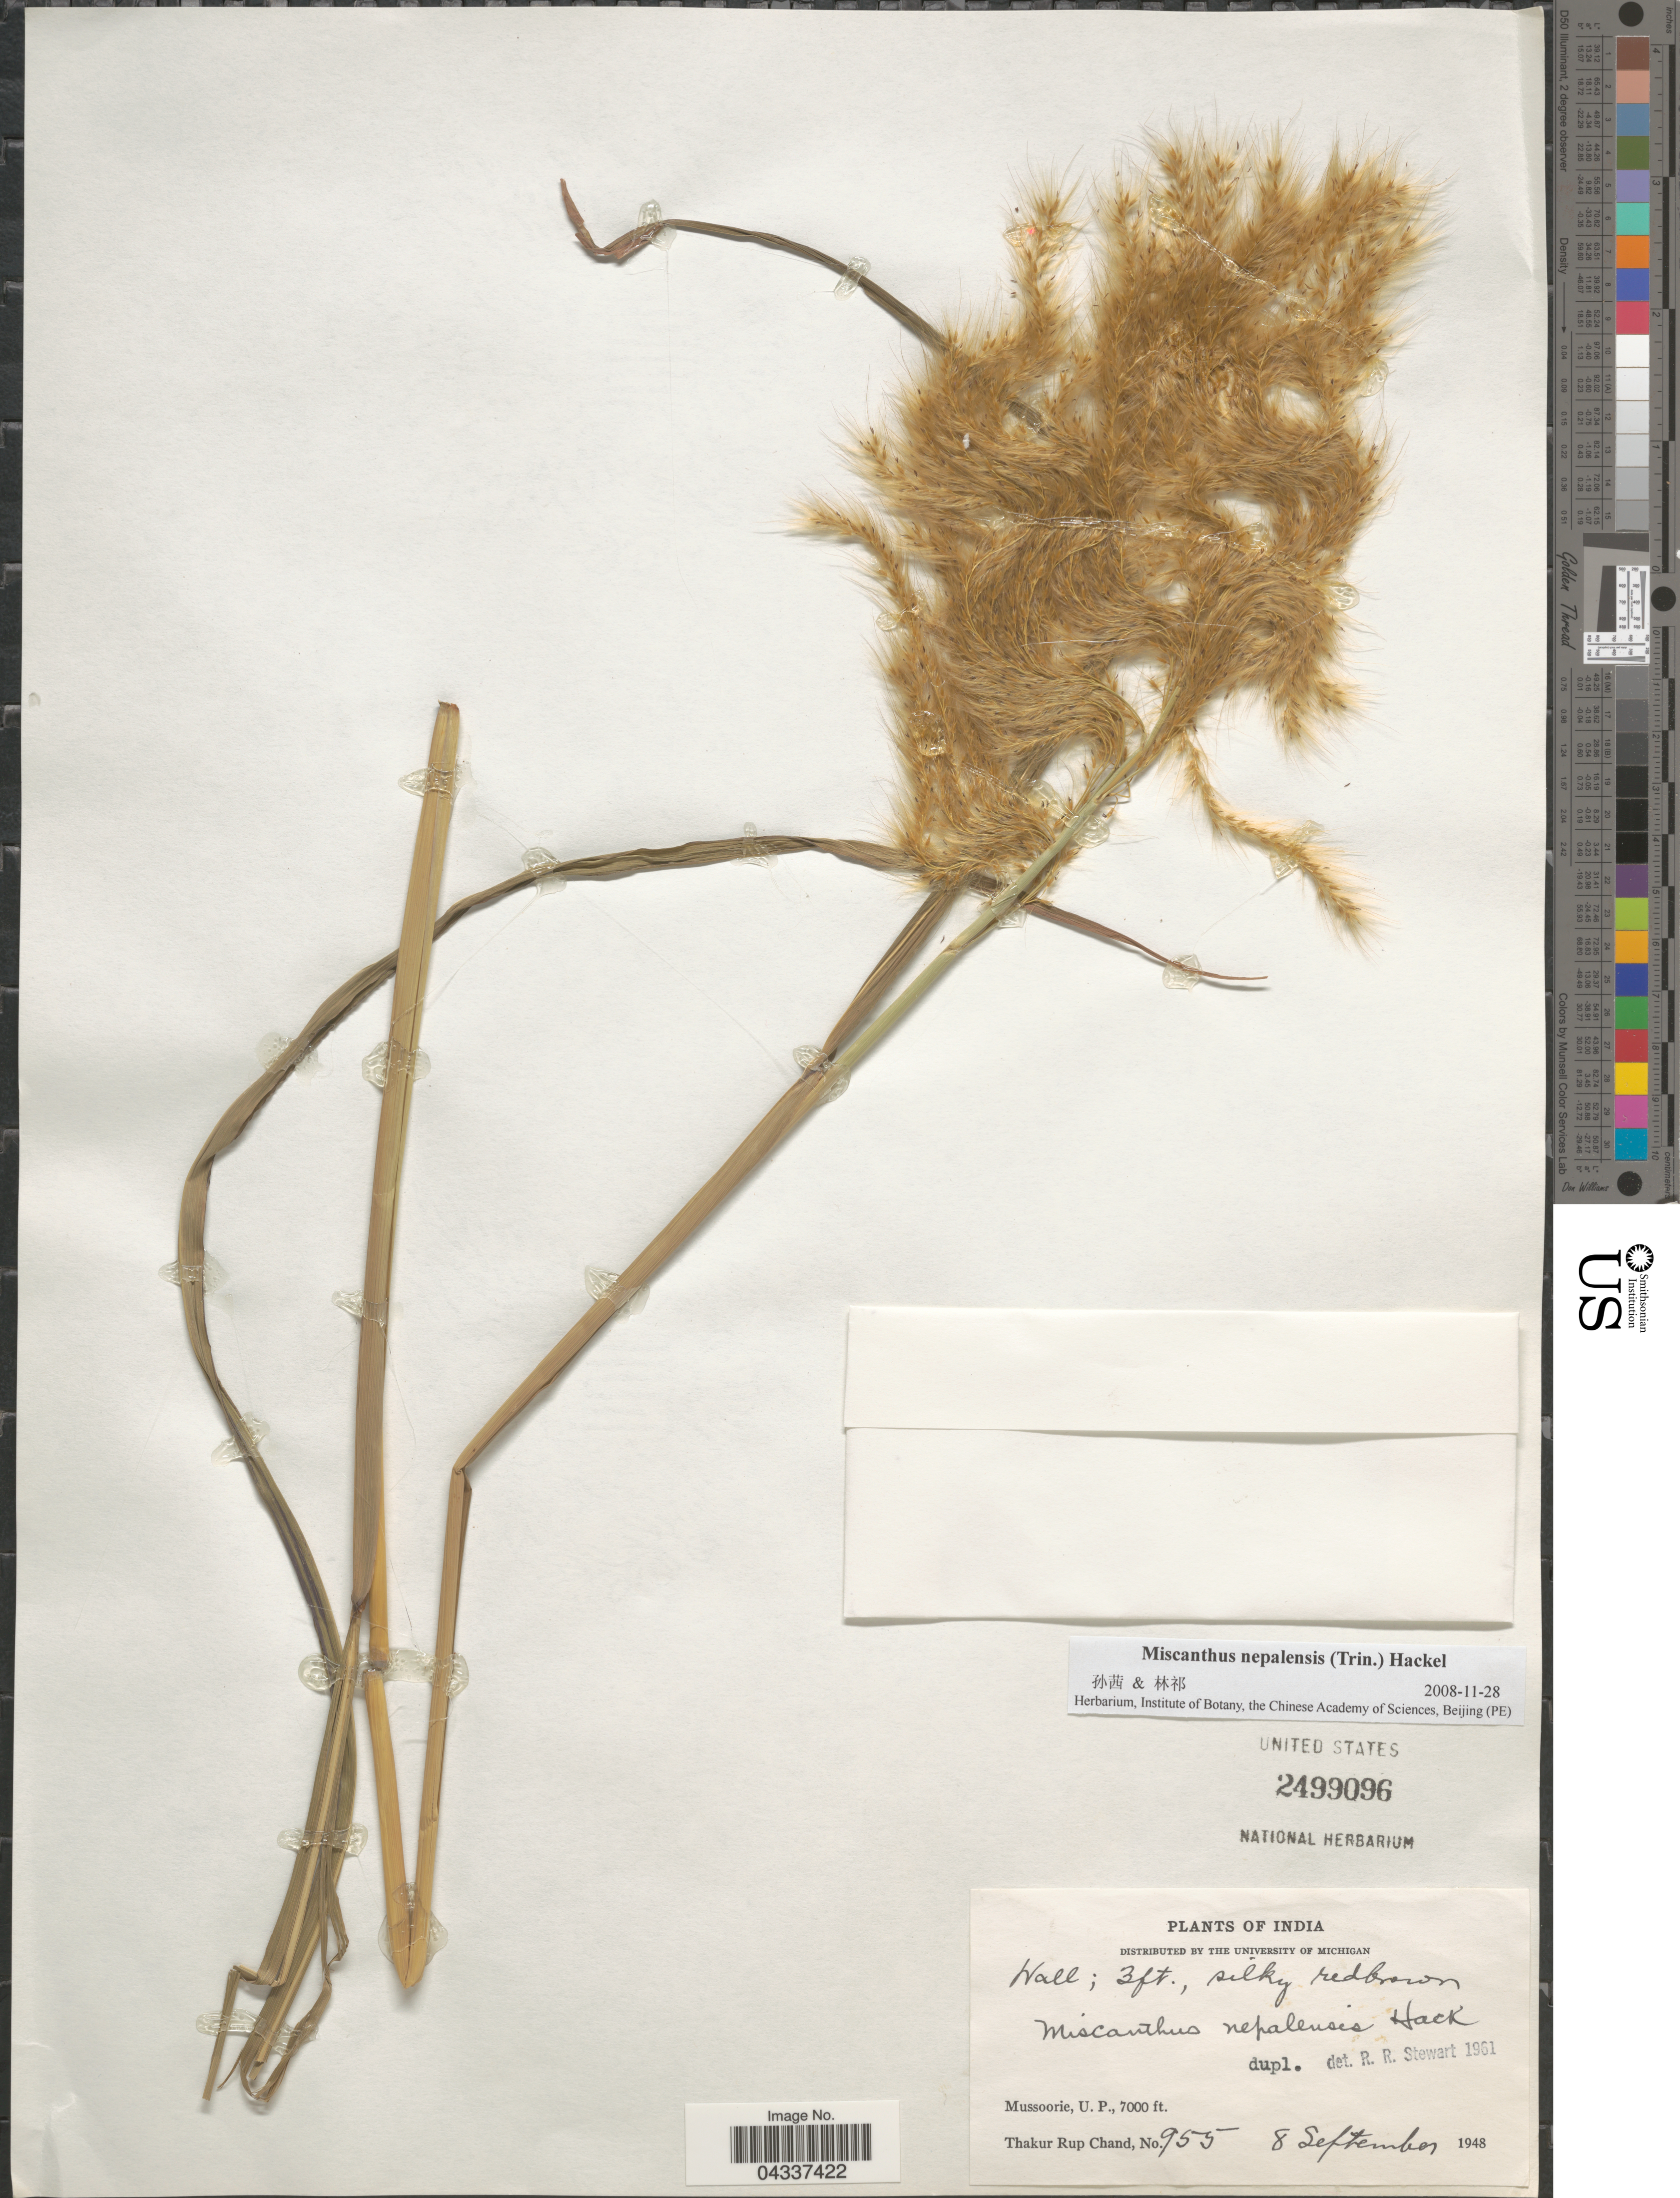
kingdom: Plantae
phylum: Tracheophyta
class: Liliopsida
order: Poales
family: Poaceae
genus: Miscanthus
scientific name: Miscanthus nepalensis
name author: (Trin.) Hack.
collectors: T. R. Chand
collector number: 955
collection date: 1948-09-08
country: India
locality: Mussoorie, U.P.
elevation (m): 2134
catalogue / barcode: US 2499096